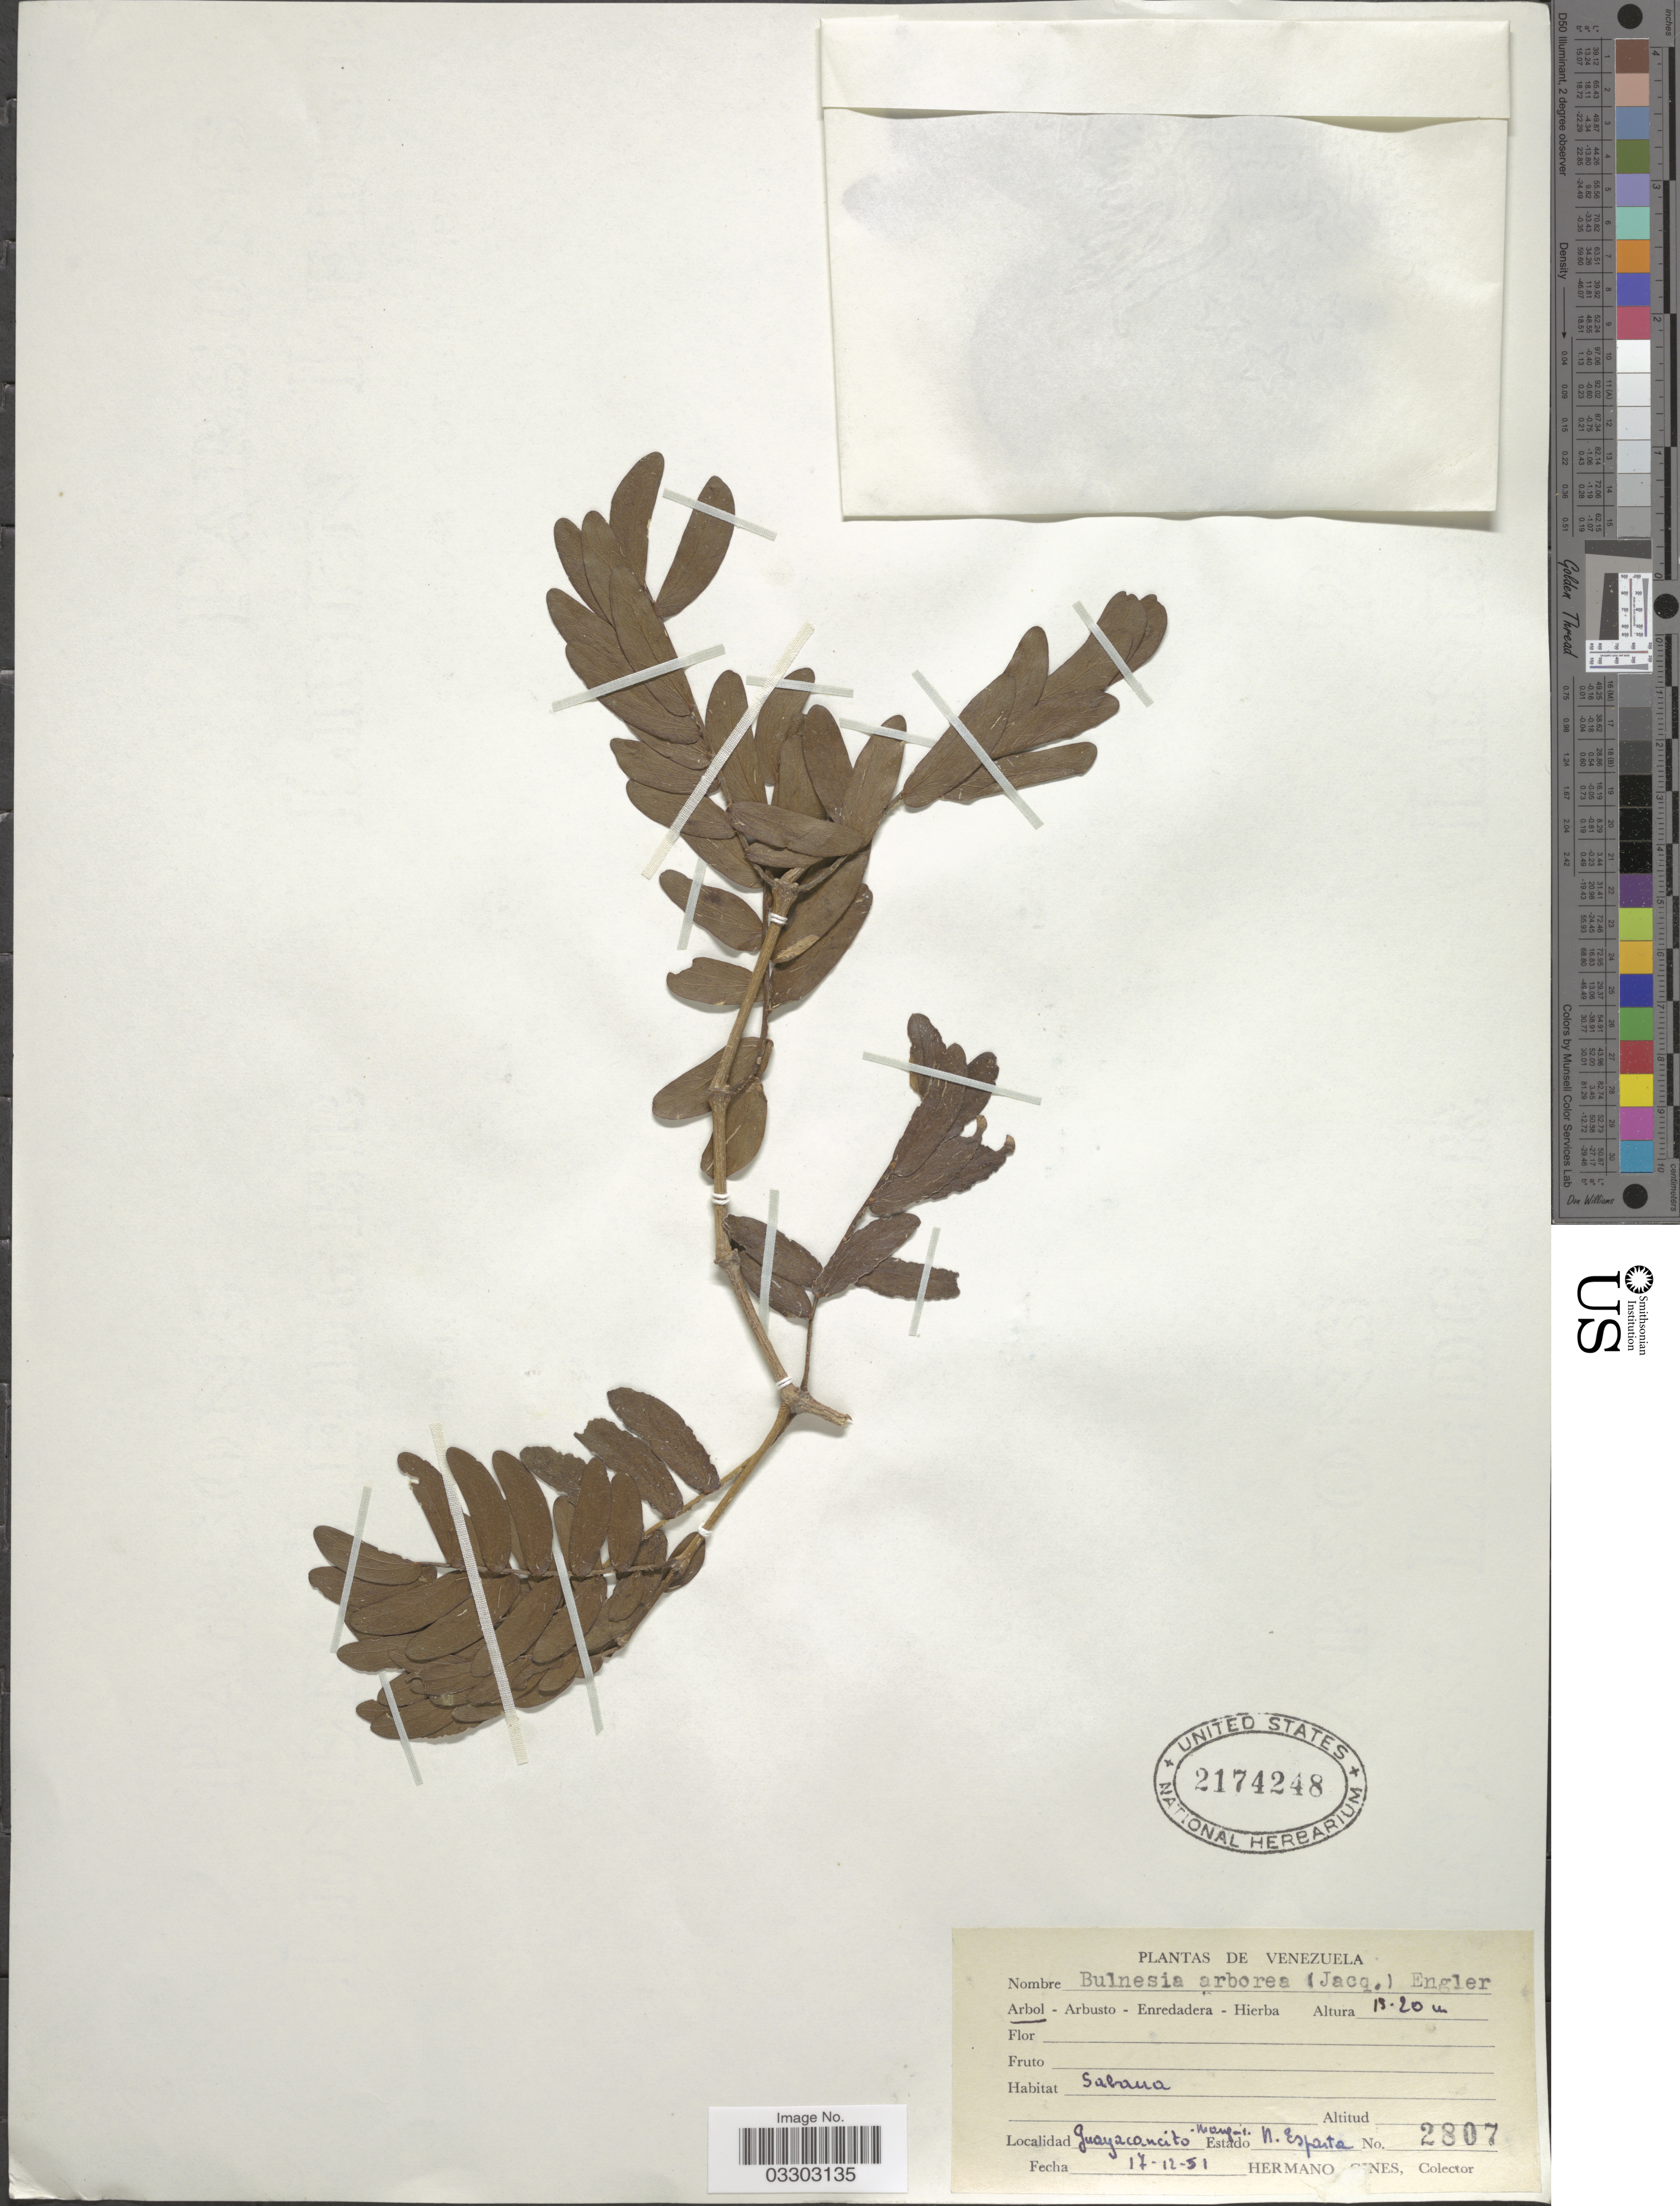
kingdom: Plantae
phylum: Tracheophyta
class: Magnoliopsida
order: Zygophyllales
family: Zygophyllaceae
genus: Gonopterodendron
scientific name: Gonopterodendron arboreum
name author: (Jacq.) Godoy-Bürki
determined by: U.S. National Herbarium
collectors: Bro. Gines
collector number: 2807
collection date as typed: Transcribed d/m/y: 17/12/51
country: Venezuela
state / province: Nueva Esparta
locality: Guayacancito-Nangini [interpreted].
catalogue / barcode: US 2174248